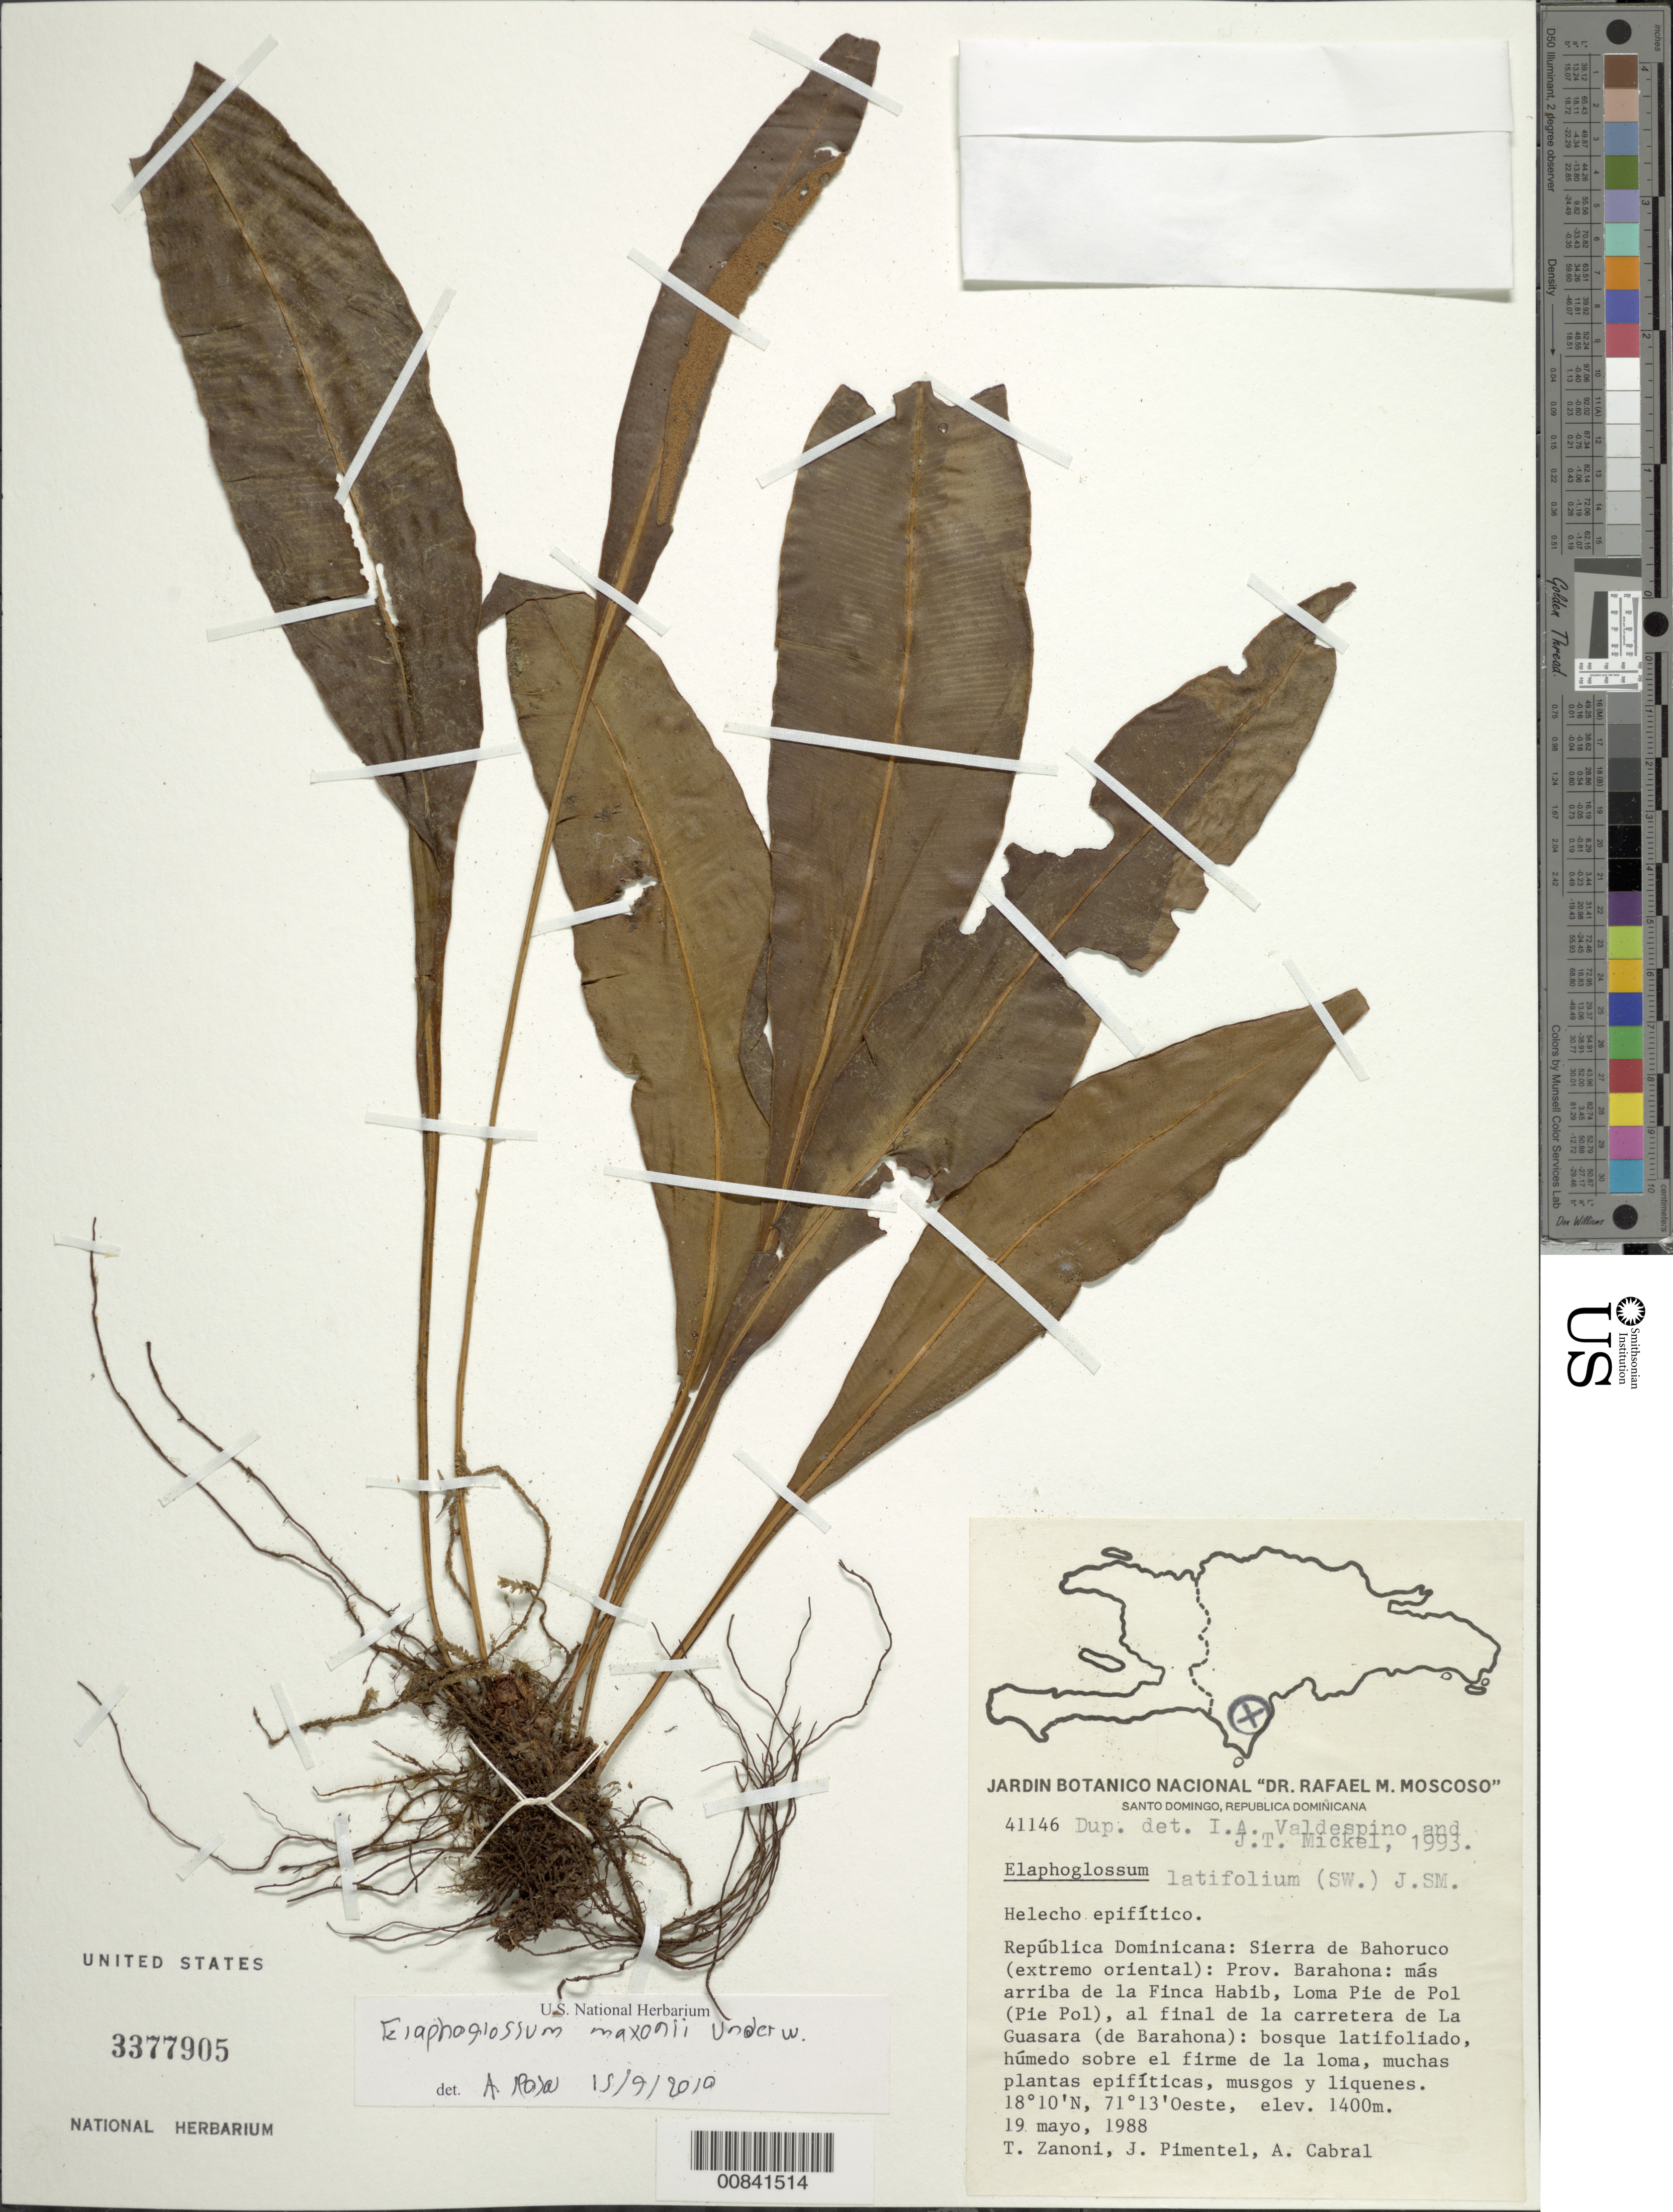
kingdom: Plantae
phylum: Tracheophyta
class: Polypodiopsida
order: Polypodiales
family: Dryopteridaceae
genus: Elaphoglossum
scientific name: Elaphoglossum maxonii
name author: Underw. ex C.V. Morton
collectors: T. A. Zanoni, J. Pimentel & A. Cabral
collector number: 41146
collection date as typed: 19 May 1988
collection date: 1988-05-19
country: Dominican Republic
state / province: Barahona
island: Hispaniola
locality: Sierra de Bahoruco; Finca Habib, Loma Pie de Pol, carretera de La Guasara (de Barahona)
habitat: Bosque latifoliado, húmedo sobre el firme de la loma, muchas plantas epifíticas, musgos y liquenes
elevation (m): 1400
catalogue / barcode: US 3377905